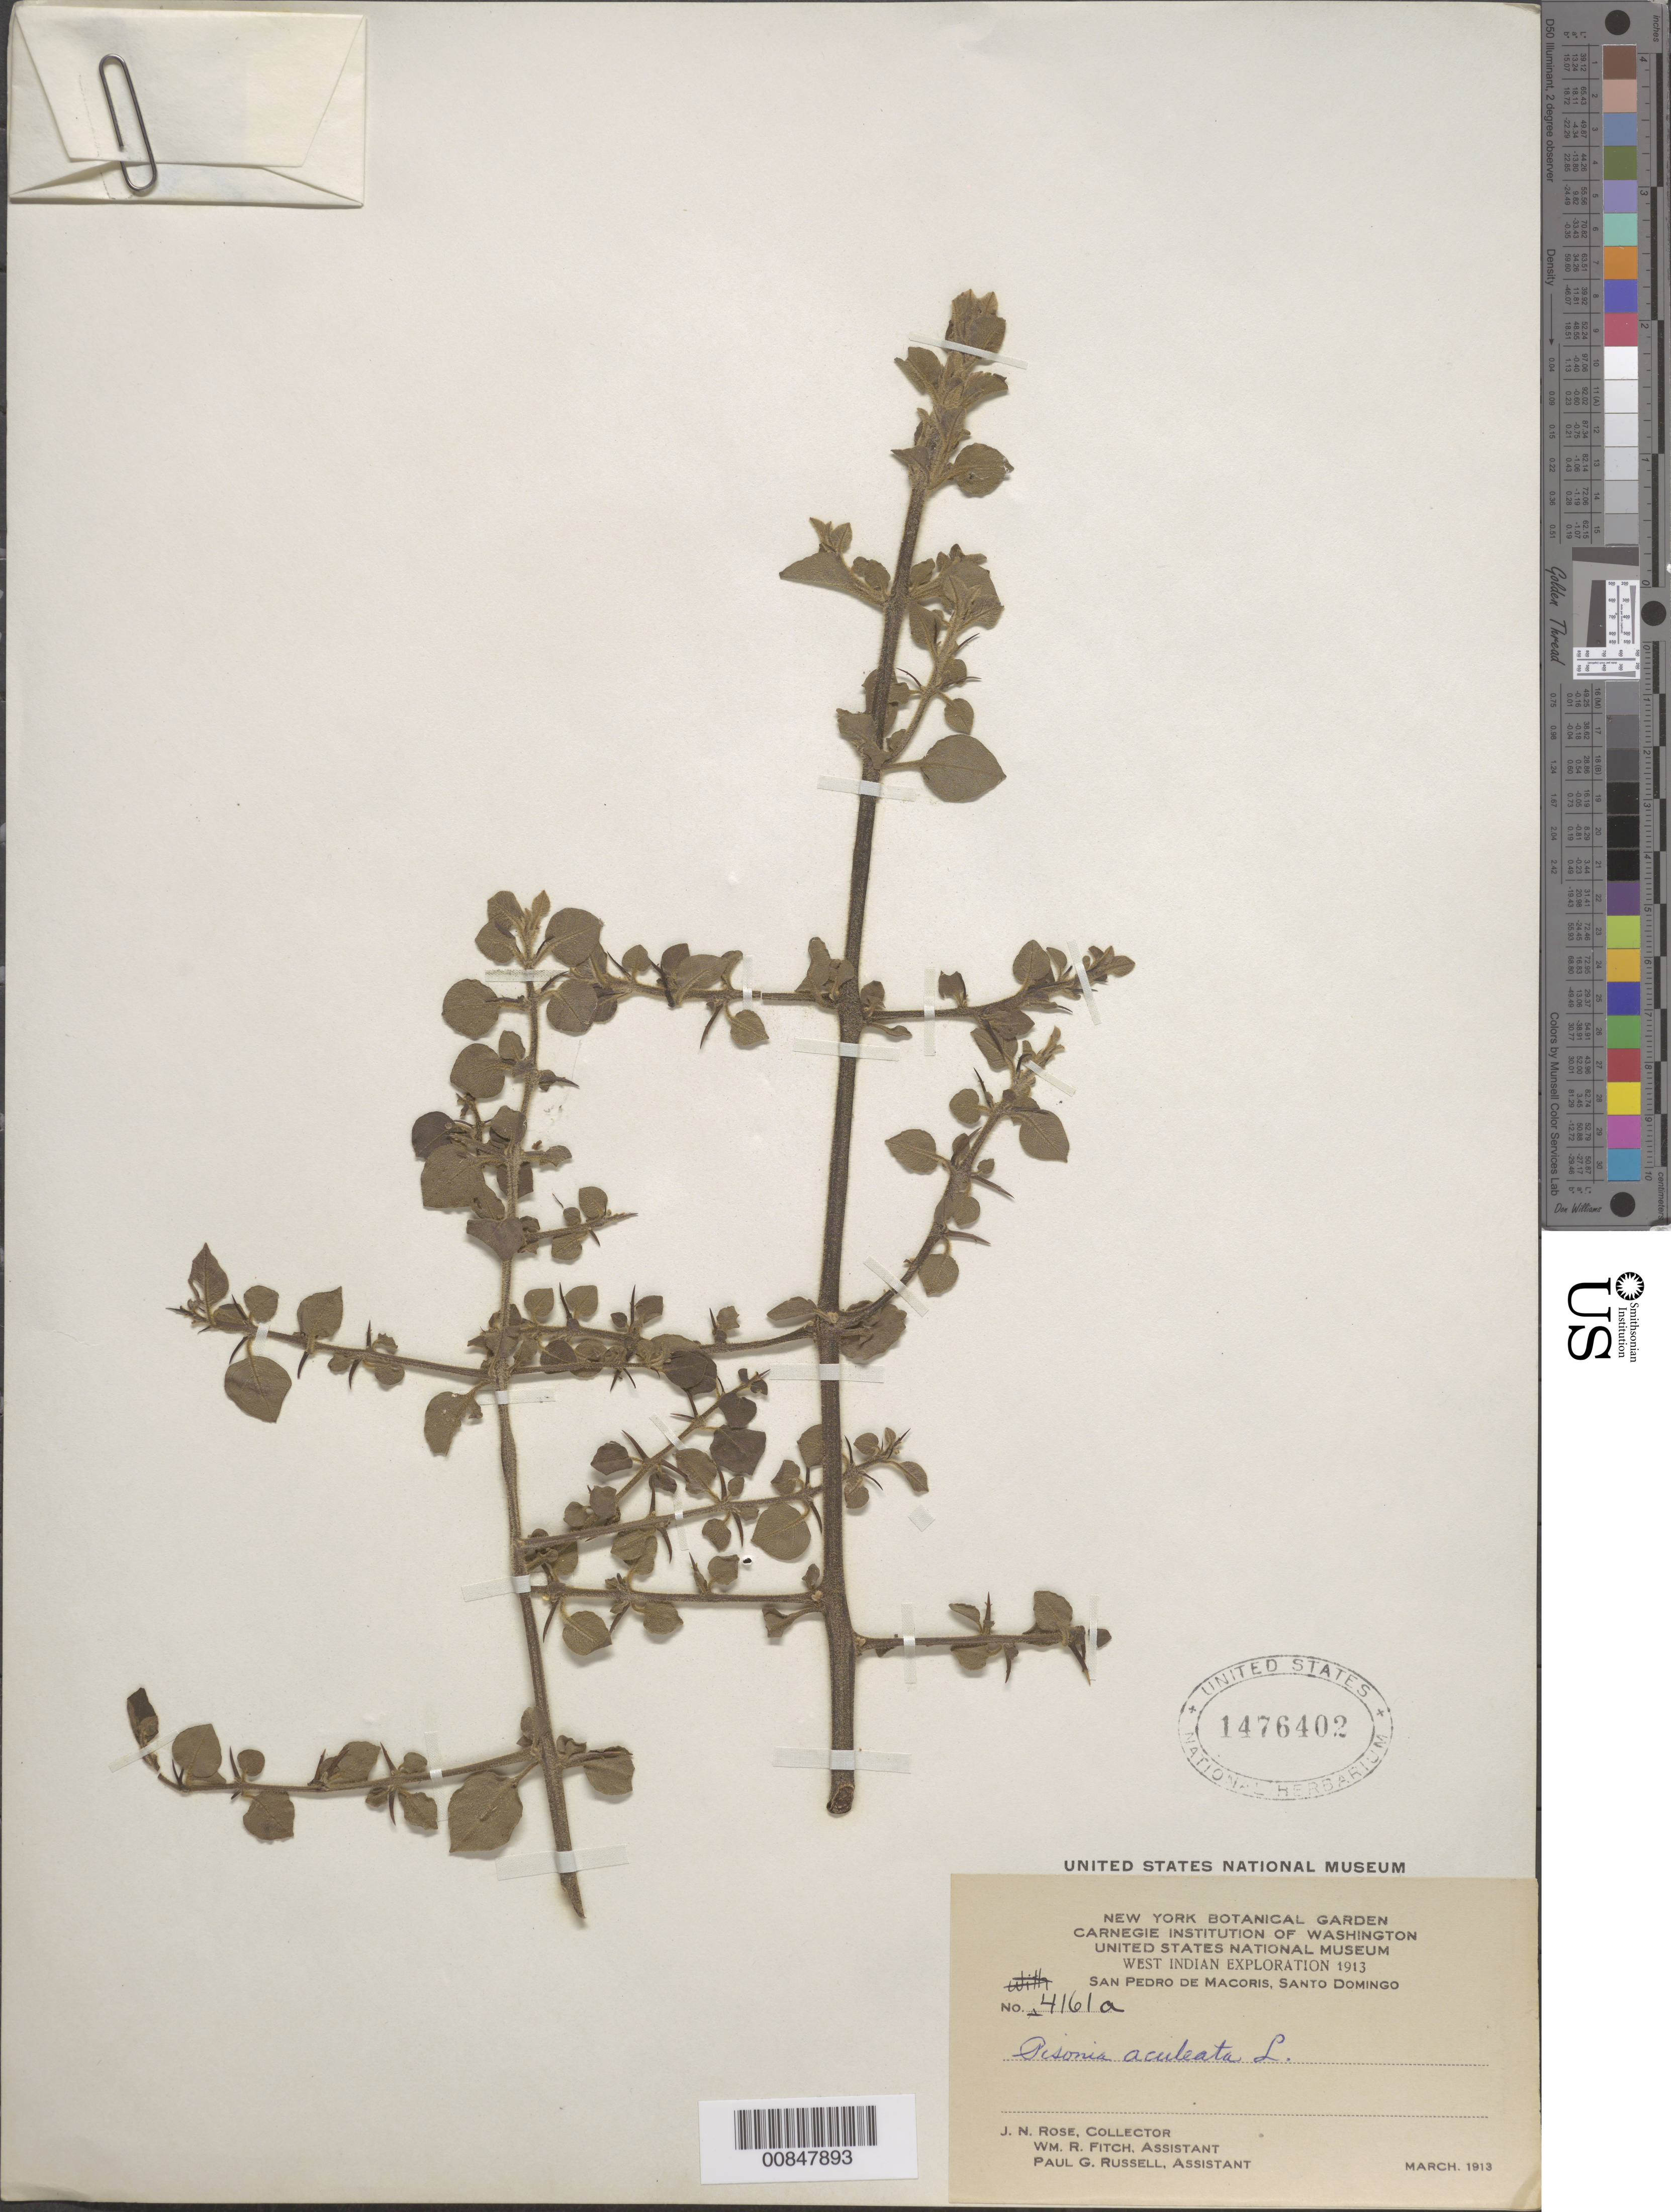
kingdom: Plantae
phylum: Tracheophyta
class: Magnoliopsida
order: Caryophyllales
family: Nyctaginaceae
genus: Pisonia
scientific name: Pisonia aculeata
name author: L.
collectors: J. N. Rose, W. R. Fitch & P. G. Russell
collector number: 4161a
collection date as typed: Mar 1913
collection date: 1913-03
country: Dominican Republic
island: Hispaniola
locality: San Pedro de Macoris, Santo Domingo.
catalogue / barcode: US 1476402